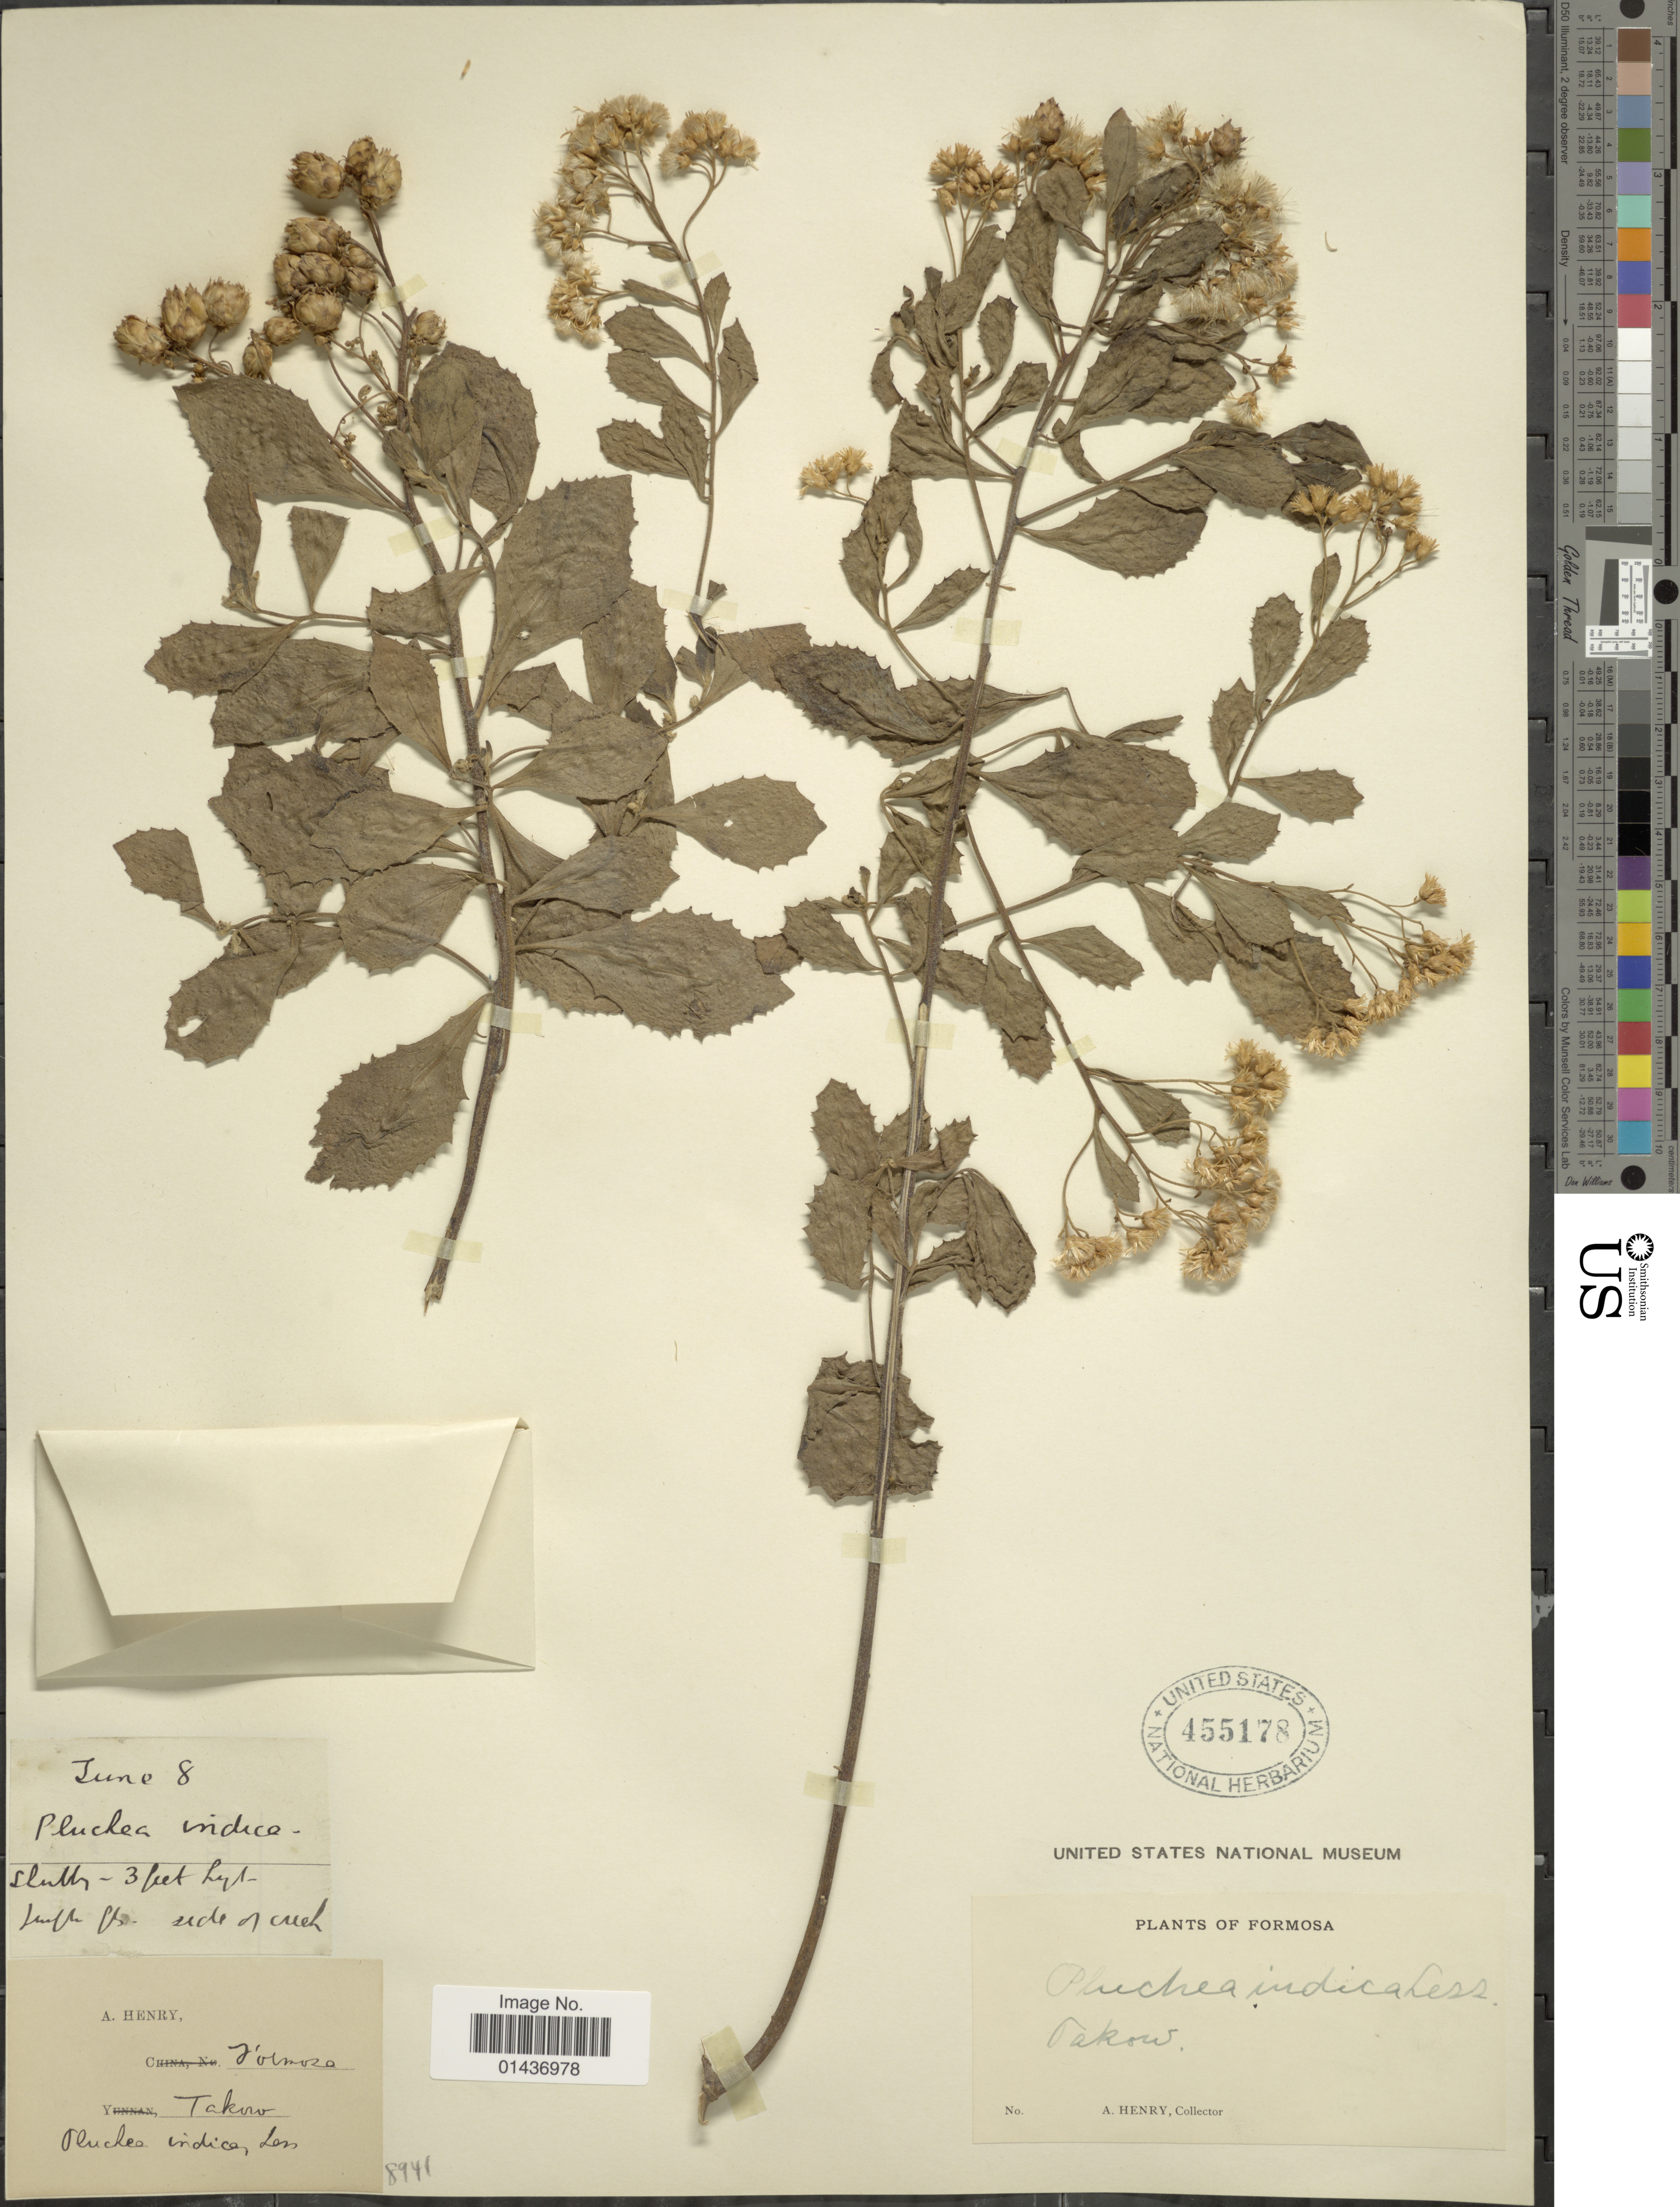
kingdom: Plantae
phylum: Tracheophyta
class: Magnoliopsida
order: Asterales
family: Asteraceae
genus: Pluchea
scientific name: Pluchea indica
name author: (L.) Less.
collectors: A. Henry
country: Taiwan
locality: Formosa, Takow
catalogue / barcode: US 455178